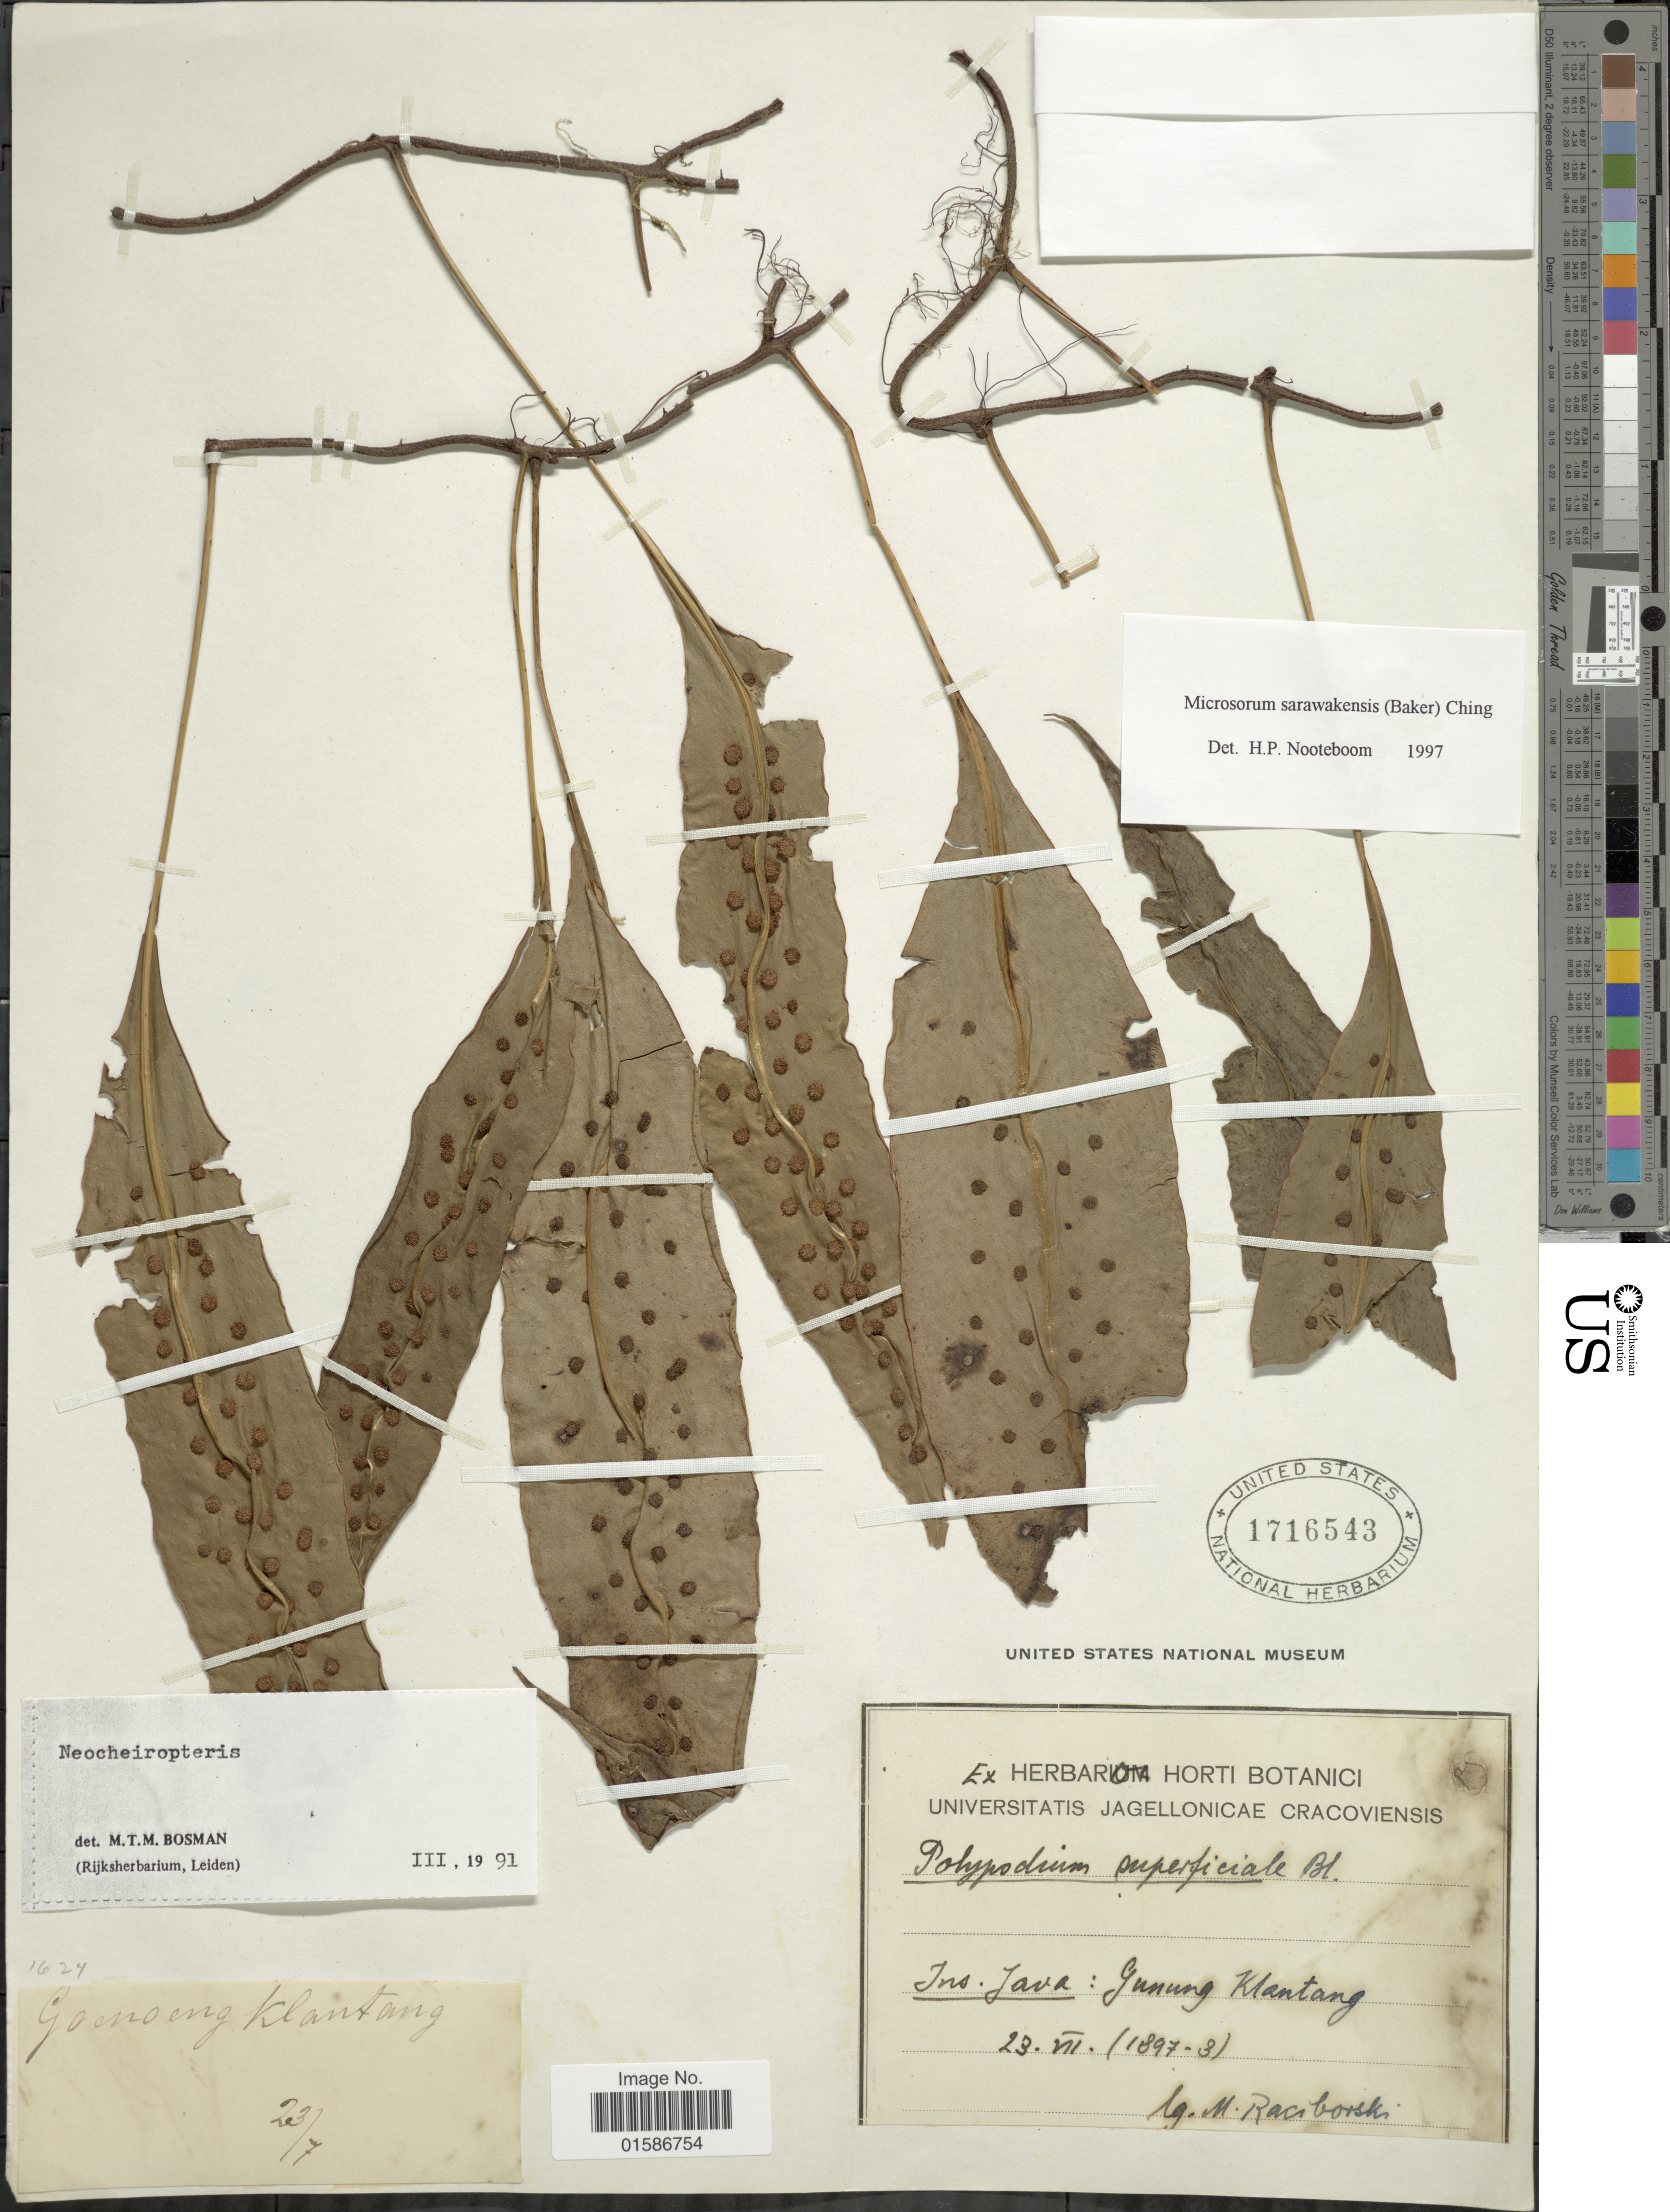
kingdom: Plantae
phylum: Tracheophyta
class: Polypodiopsida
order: Polypodiales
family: Polypodiaceae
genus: Microsorum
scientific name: Microsorum sarawakense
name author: (Baker) Ching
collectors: M. Raciborski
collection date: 1897-07-23/1898-07-23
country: Indonesia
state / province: Java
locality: Ins. java: Gunong Klantang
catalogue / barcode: US 1716543